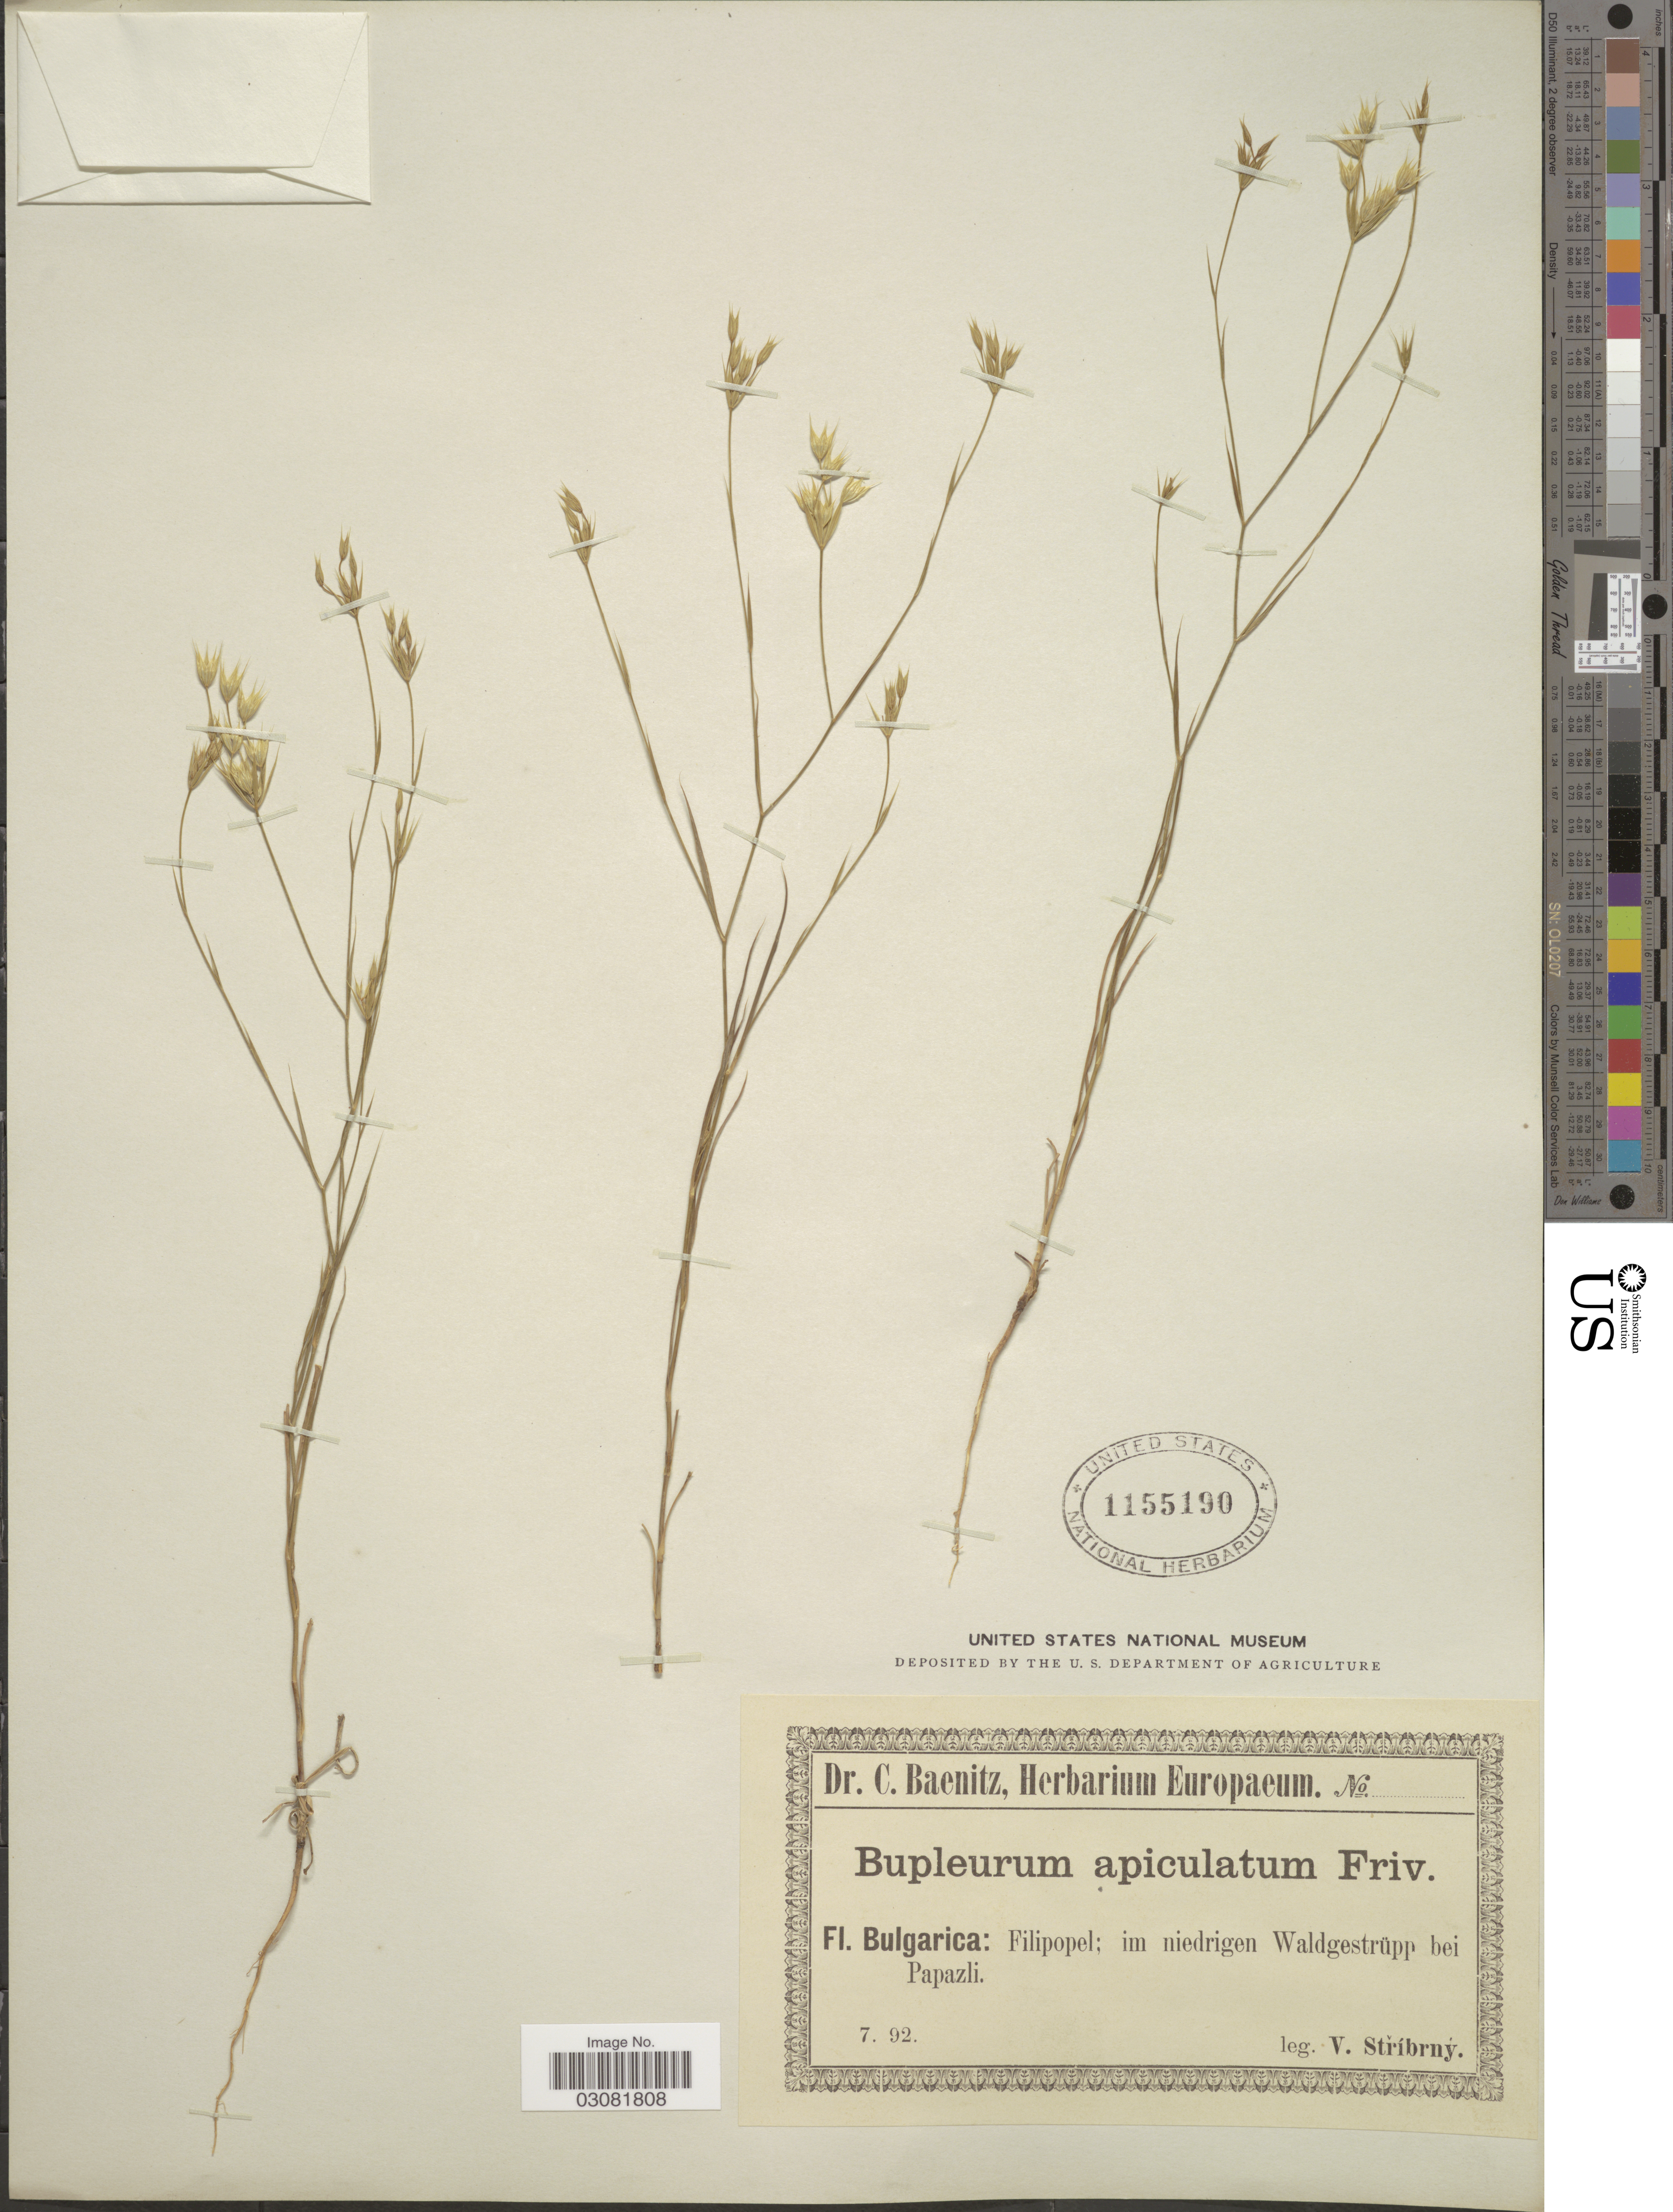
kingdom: Plantae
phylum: Tracheophyta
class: Magnoliopsida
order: Apiales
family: Apiaceae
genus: Bupleurum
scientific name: Bupleurum apiculatum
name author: Friv.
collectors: V. Stribrny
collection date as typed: Transcribed d/m/y: /7/92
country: Bulgaria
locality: Bulgarica: Filipopel; im niedrigen Waldgestrüpp bei Papazli.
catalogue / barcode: US 1155190